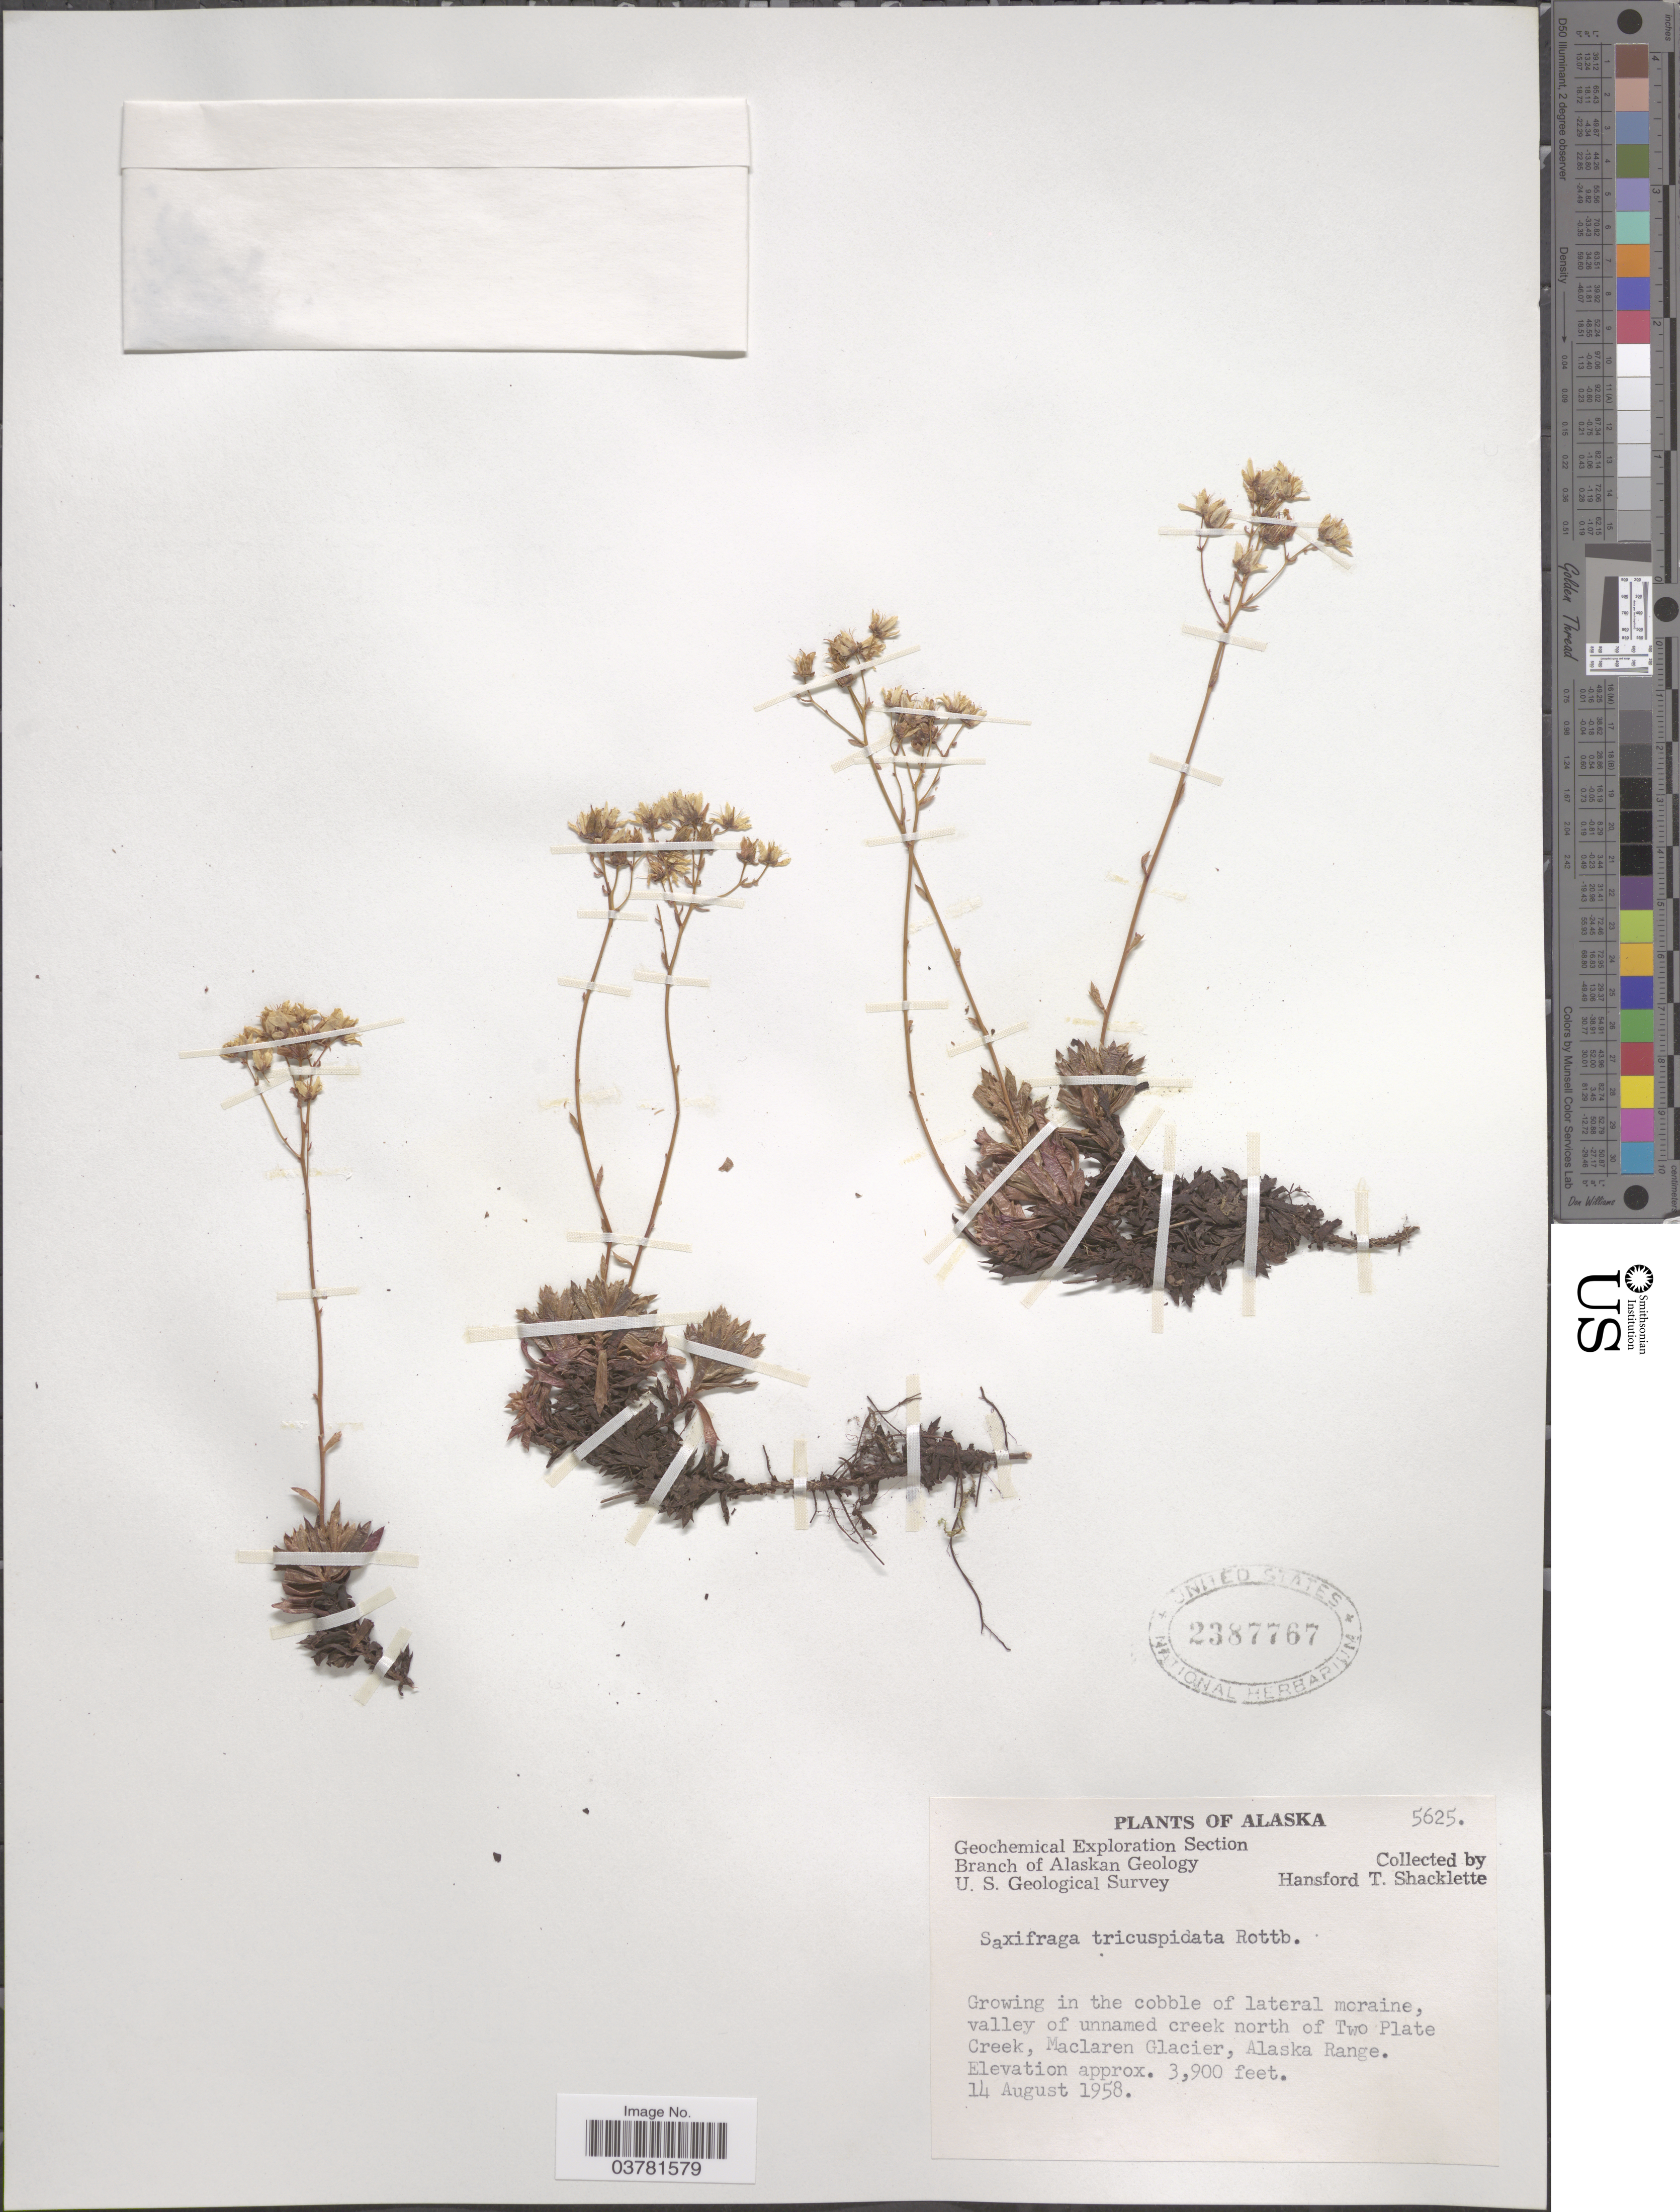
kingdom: Plantae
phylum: Tracheophyta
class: Magnoliopsida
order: Saxifragales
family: Saxifragaceae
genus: Saxifraga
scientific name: Saxifraga tricuspidata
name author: Rottb.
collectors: H. Shacklette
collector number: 5625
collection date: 1958-08-14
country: United States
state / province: Alaska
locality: Geochemical Exploration Section. U.S. Geological Survey. Valley of unnamed creek north of Two Plate Creek, Maclaren Glacier, Alaska Range.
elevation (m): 1189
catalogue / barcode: US 2387767